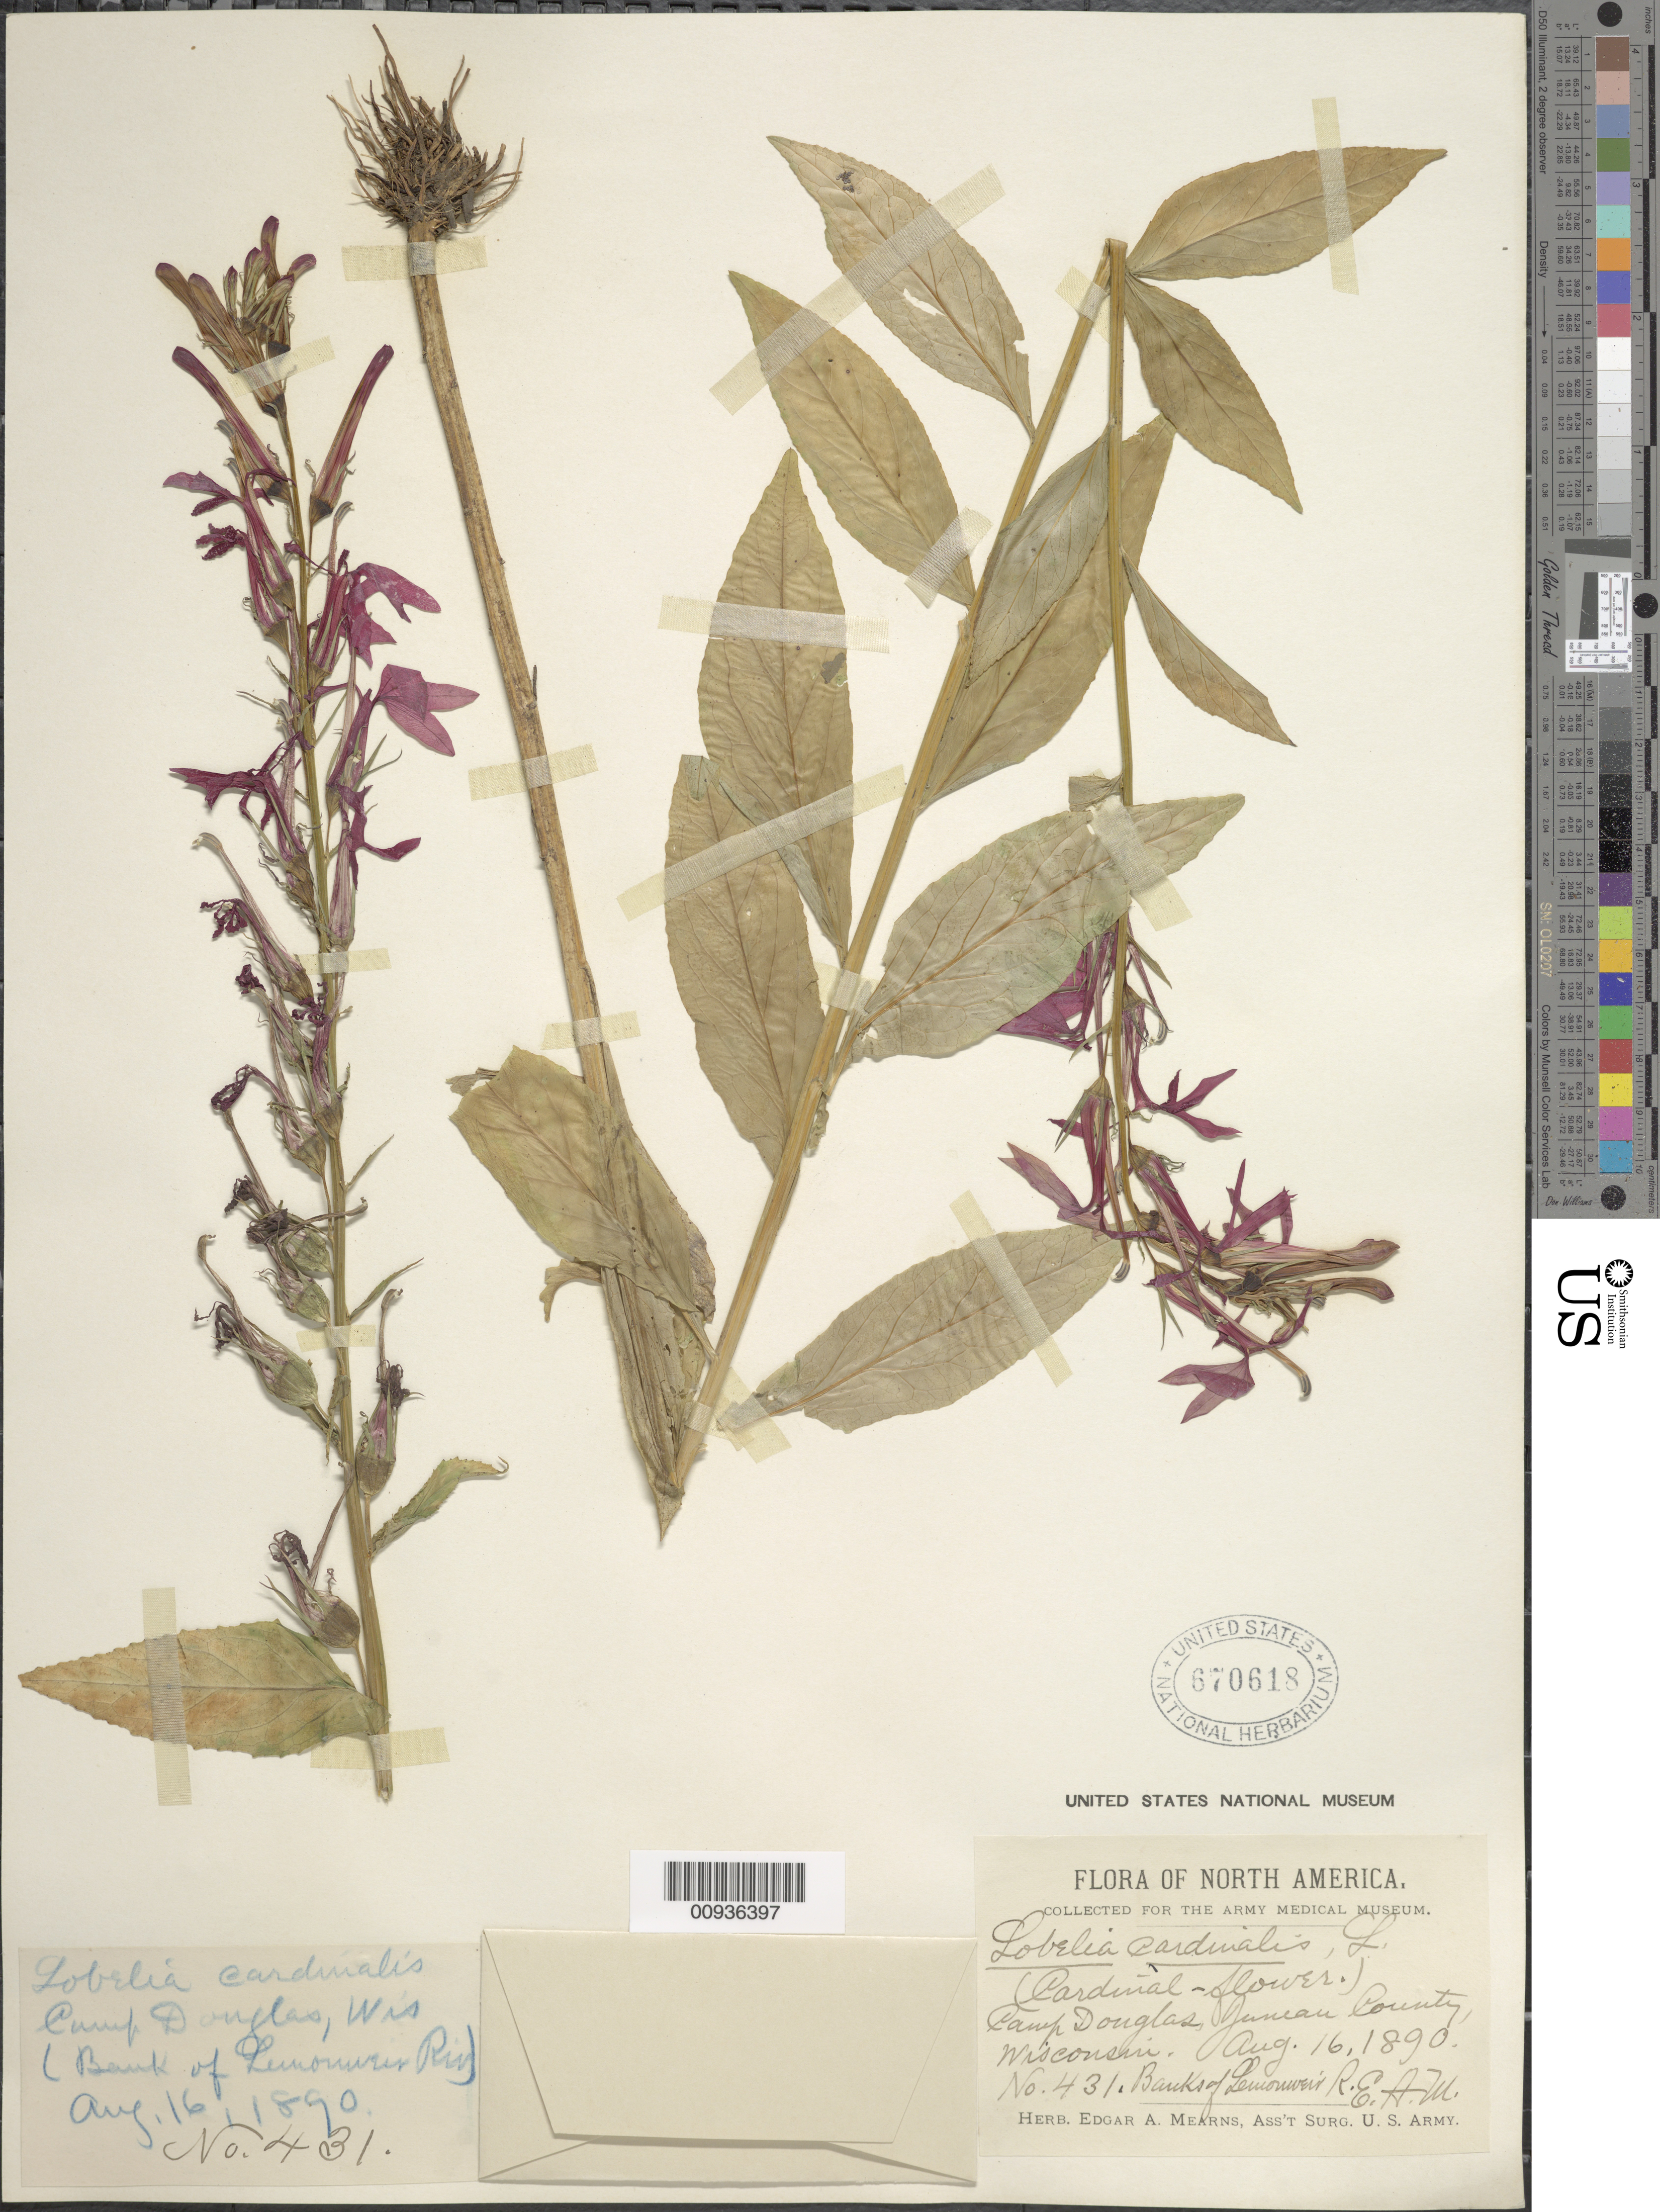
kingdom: Plantae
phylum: Tracheophyta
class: Magnoliopsida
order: Asterales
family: Campanulaceae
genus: Lobelia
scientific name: Lobelia cardinalis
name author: L.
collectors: E. A. Mearns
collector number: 431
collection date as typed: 16 Aug 1890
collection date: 1890-08-16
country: United States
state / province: Wisconsin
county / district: Juneau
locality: Camp Douglas, banks of Lemonweir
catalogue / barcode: US 670618